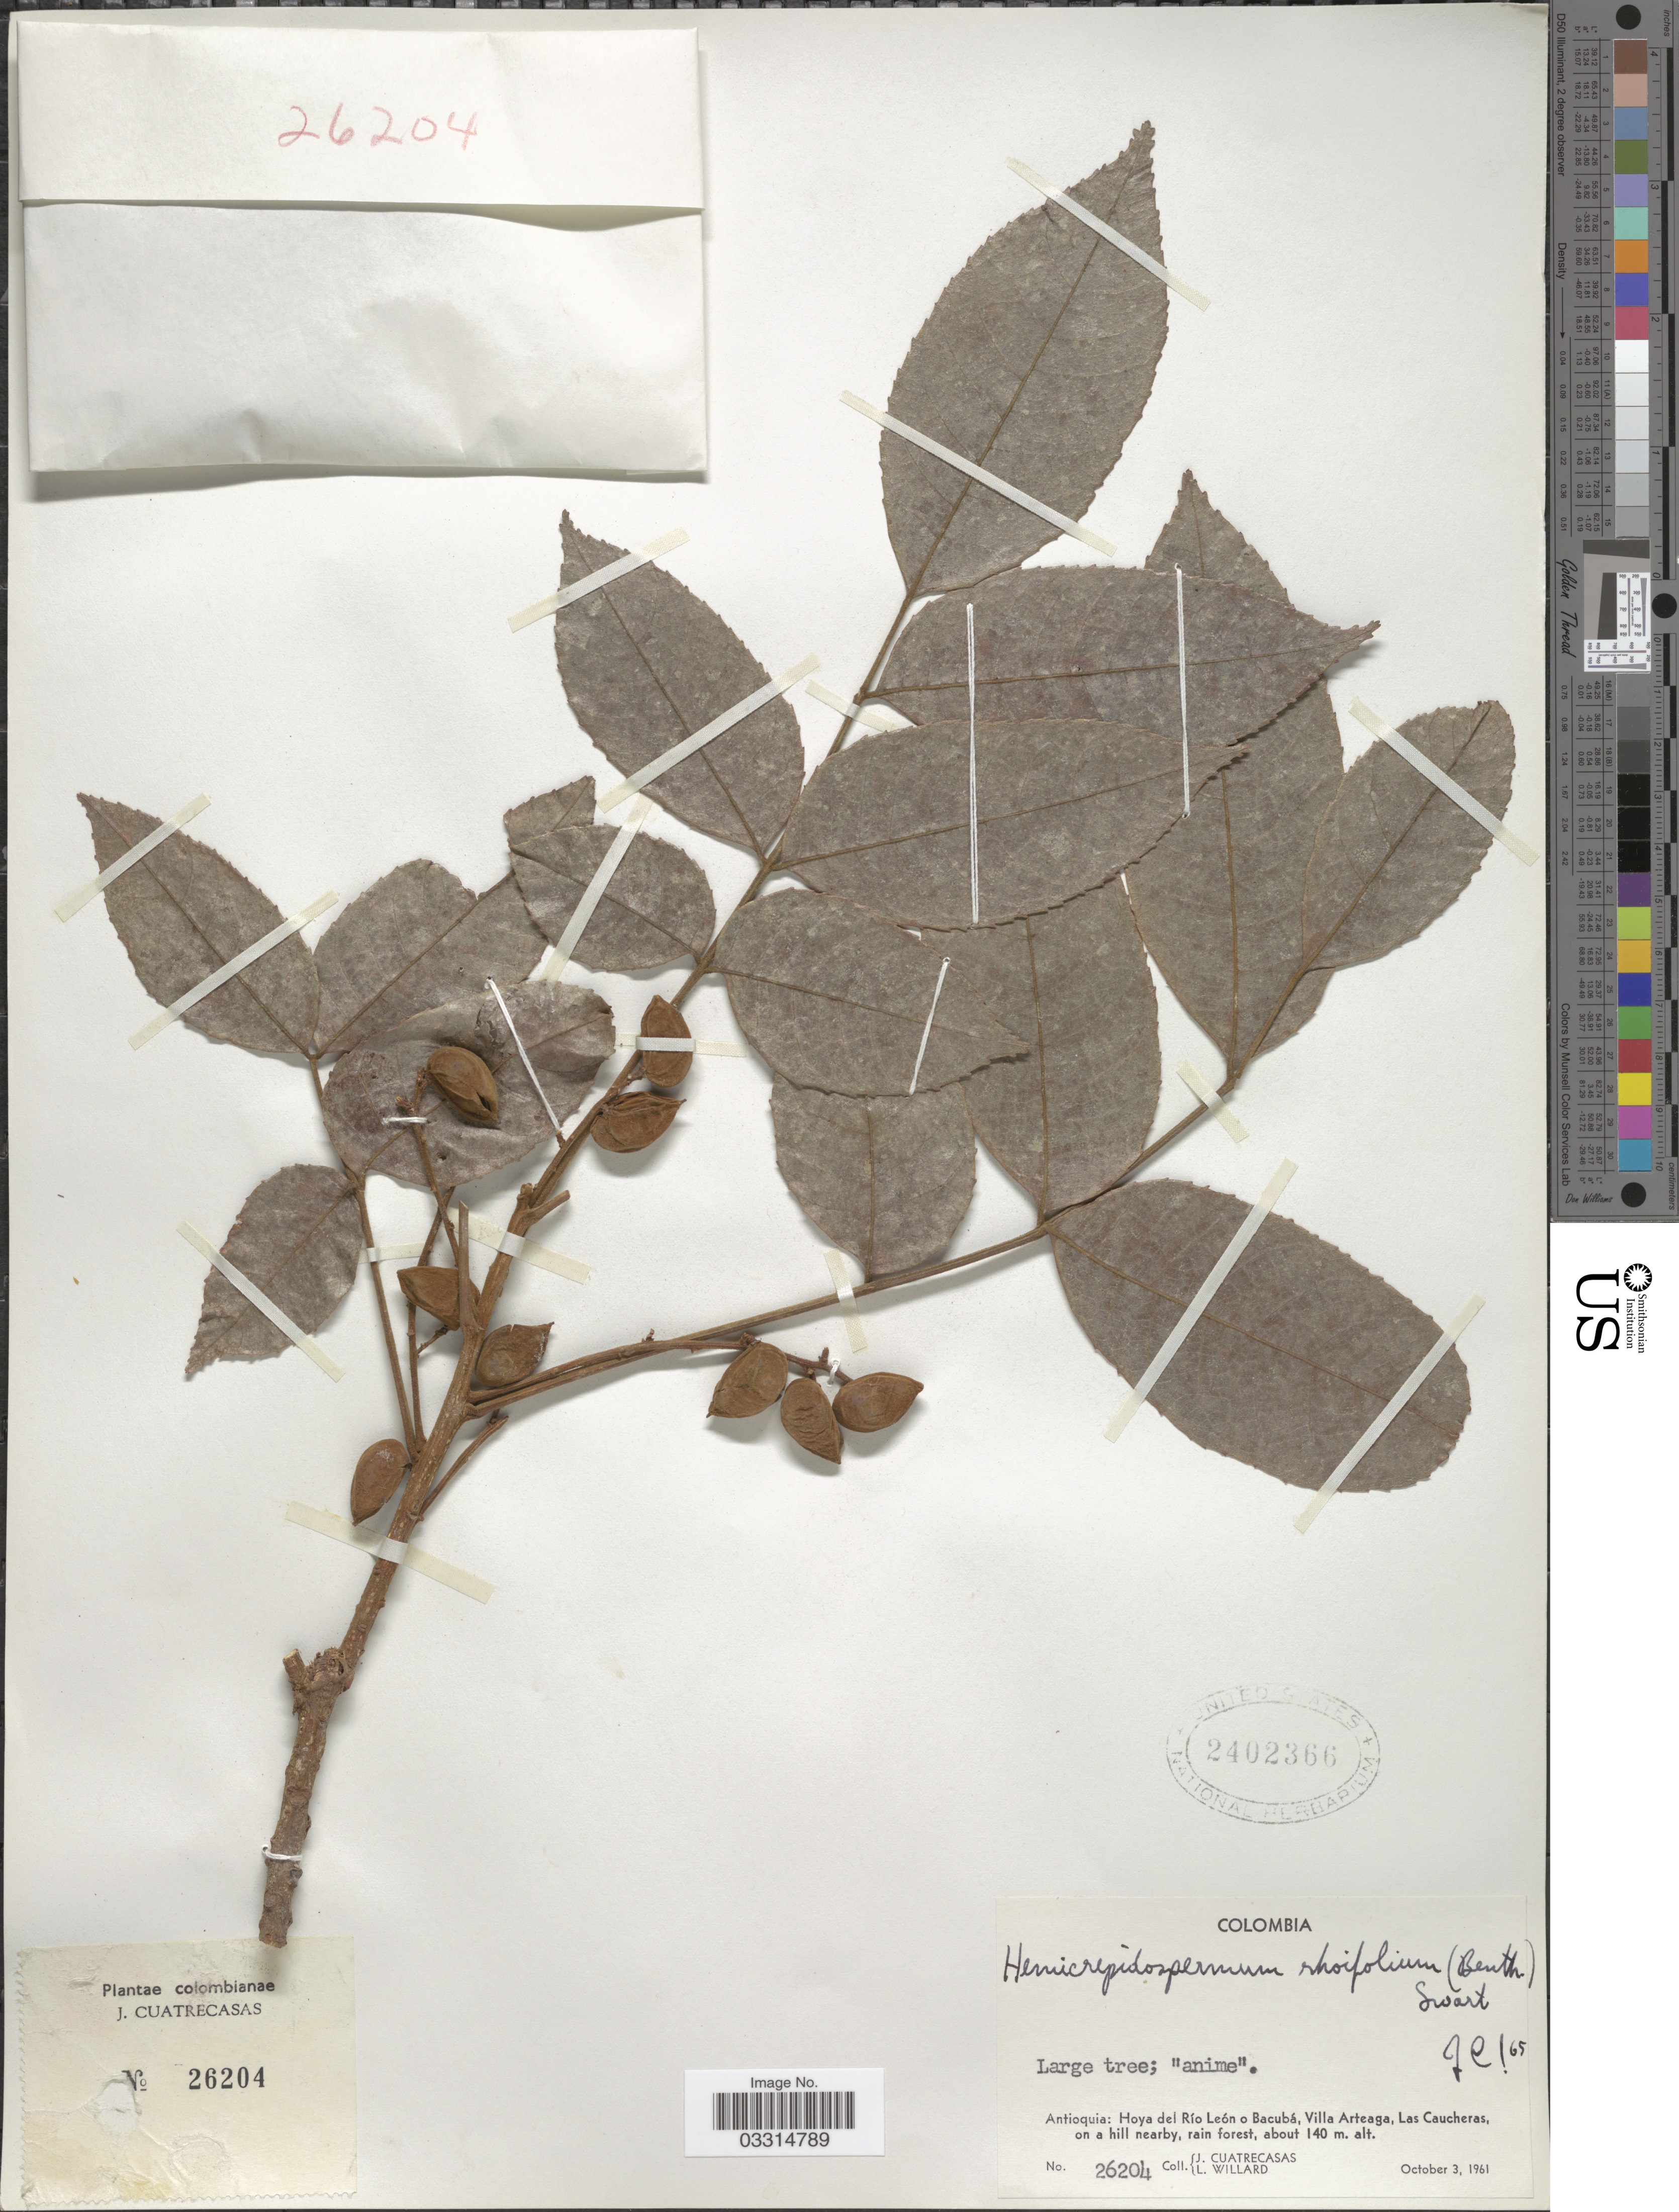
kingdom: Plantae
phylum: Tracheophyta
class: Magnoliopsida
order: Sapindales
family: Burseraceae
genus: Protium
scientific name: Protium rhoifolium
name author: (Benth.) Byng & Christenh.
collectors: J. Cuatrecasas & L. Willard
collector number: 26204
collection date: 1961-10-03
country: Colombia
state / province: Antioquia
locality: Hoya del Río León o Bacubá, Villa Arteaga, Las Caucheras.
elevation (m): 140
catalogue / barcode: US 2402366